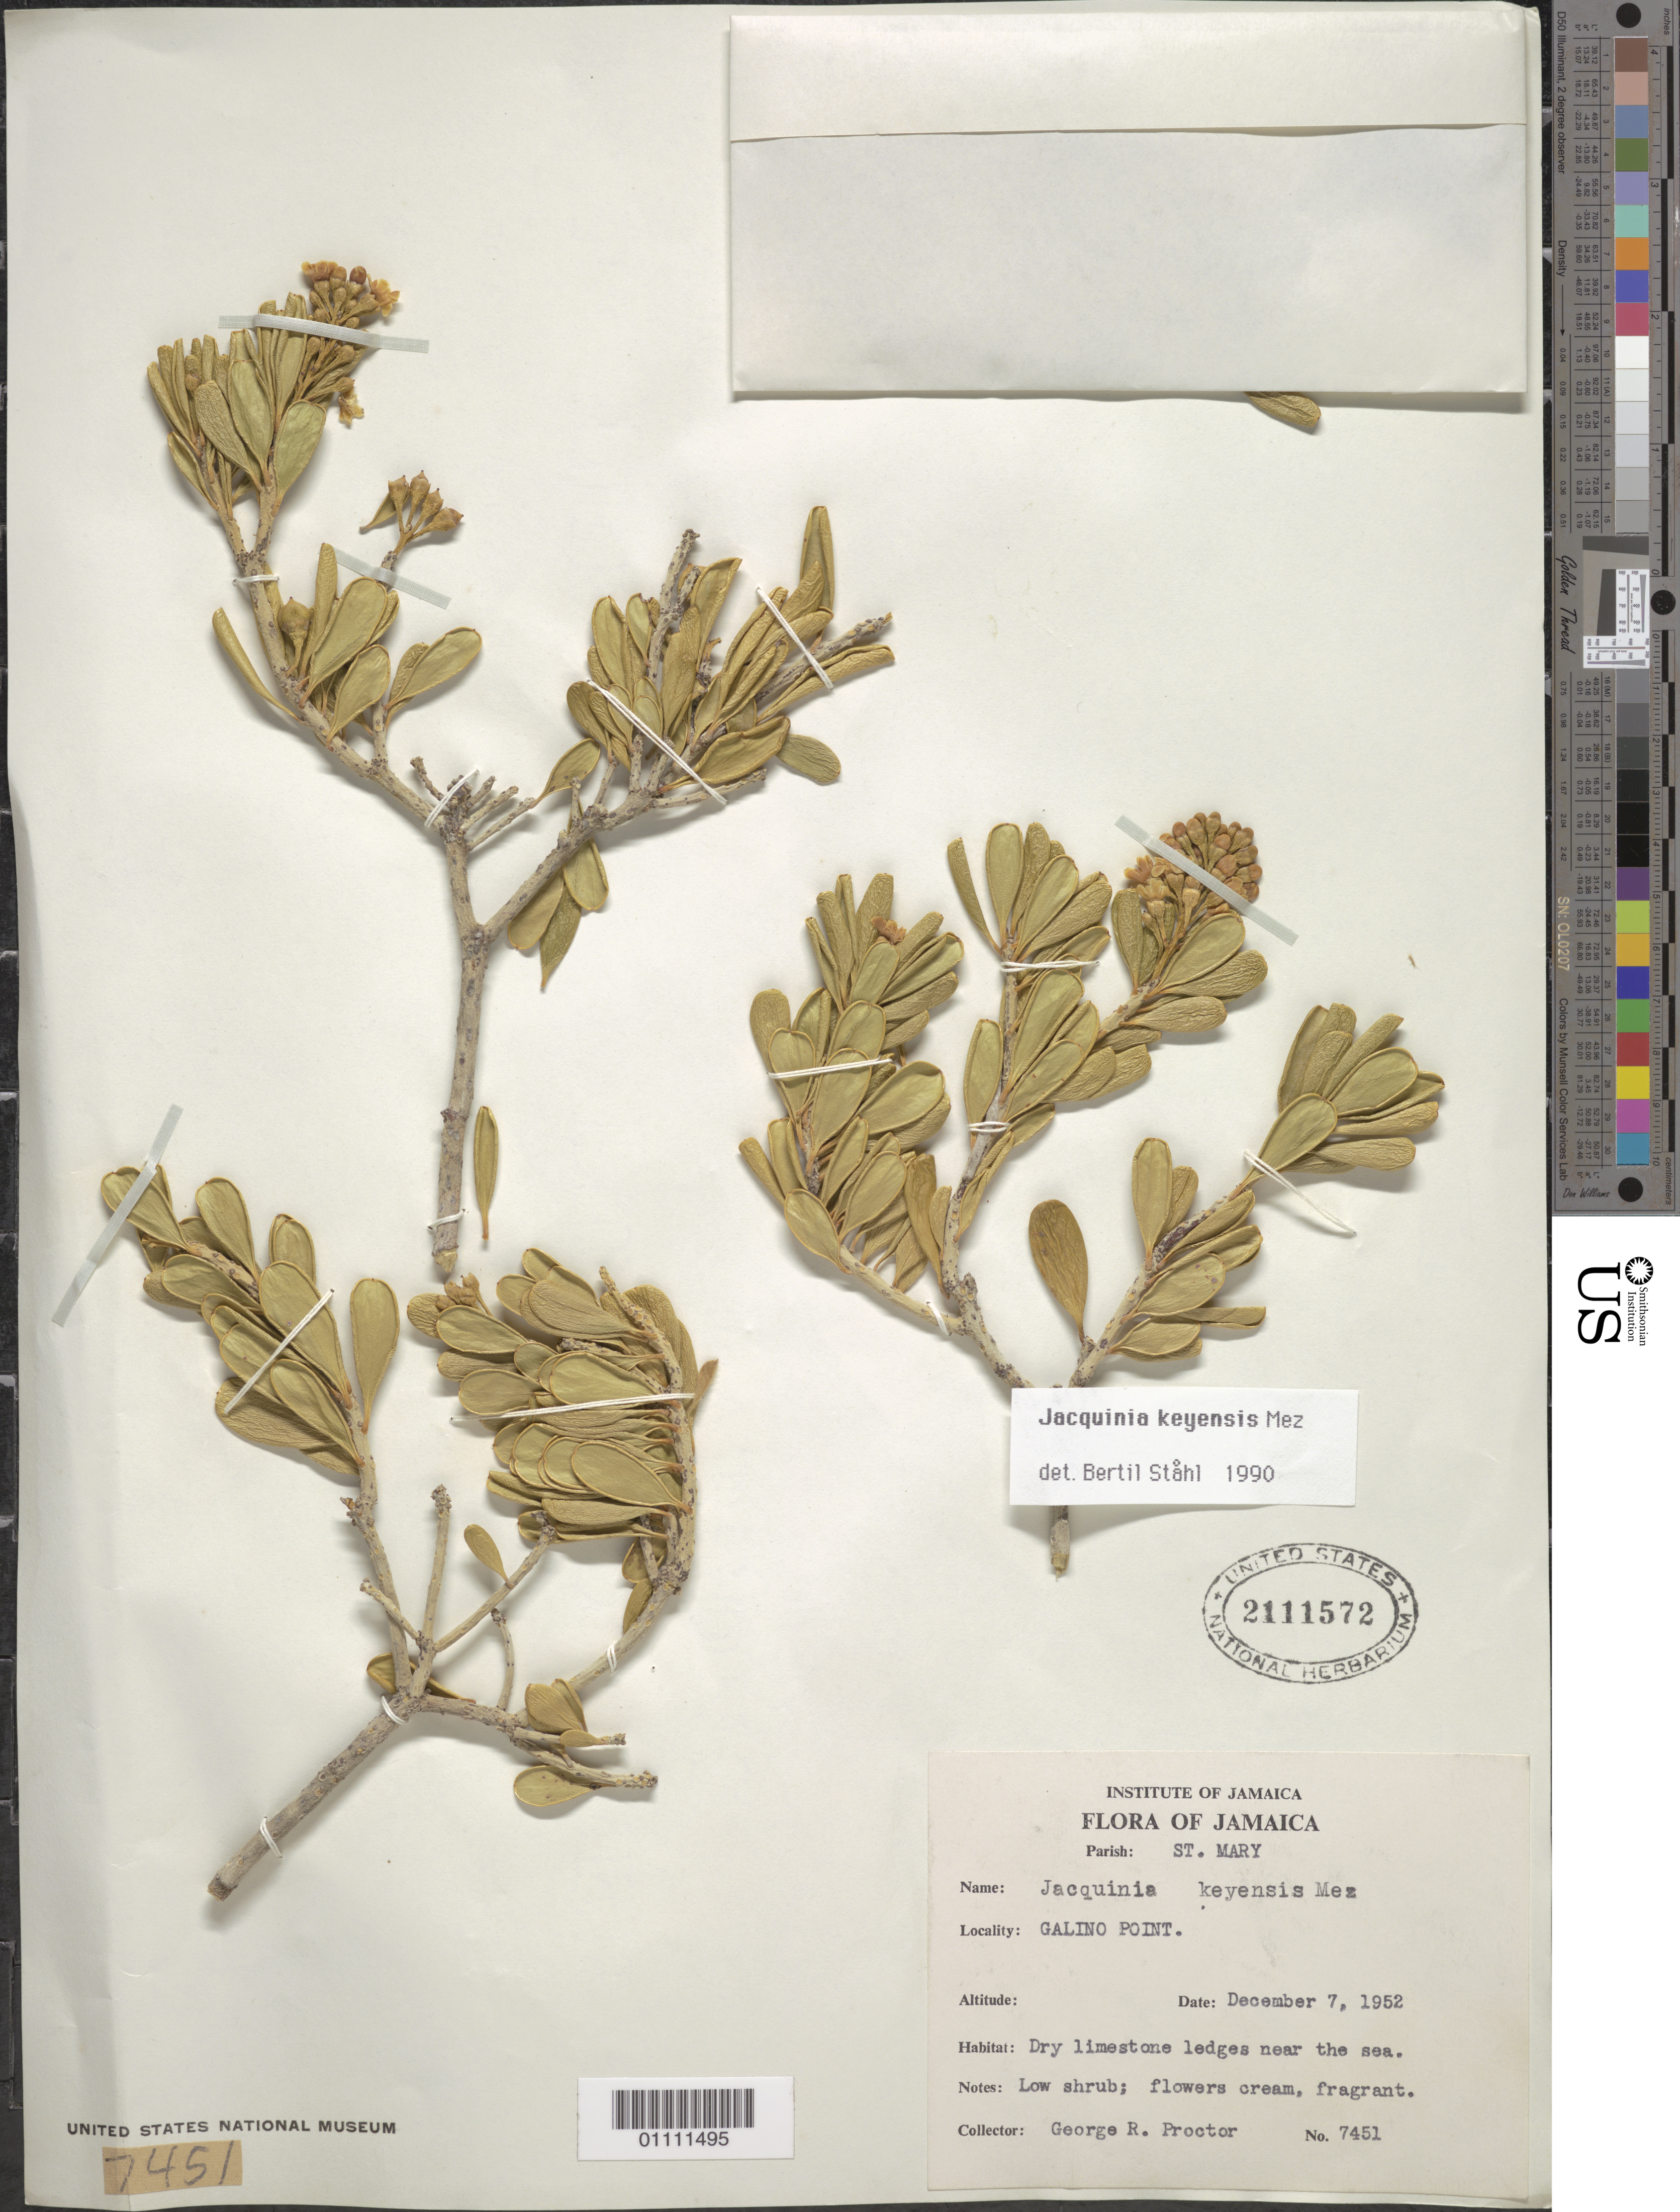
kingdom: Plantae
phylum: Tracheophyta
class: Magnoliopsida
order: Ericales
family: Primulaceae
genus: Jacquinia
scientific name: Jacquinia keyensis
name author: Mez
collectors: G. R. Proctor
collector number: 7451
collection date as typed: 07 Dec 1952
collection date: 1952-12-07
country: Jamaica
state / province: Saint Mary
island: Jamaica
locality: Galino Point. Dry limestone ledges nearthe sea.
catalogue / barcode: US 2111572